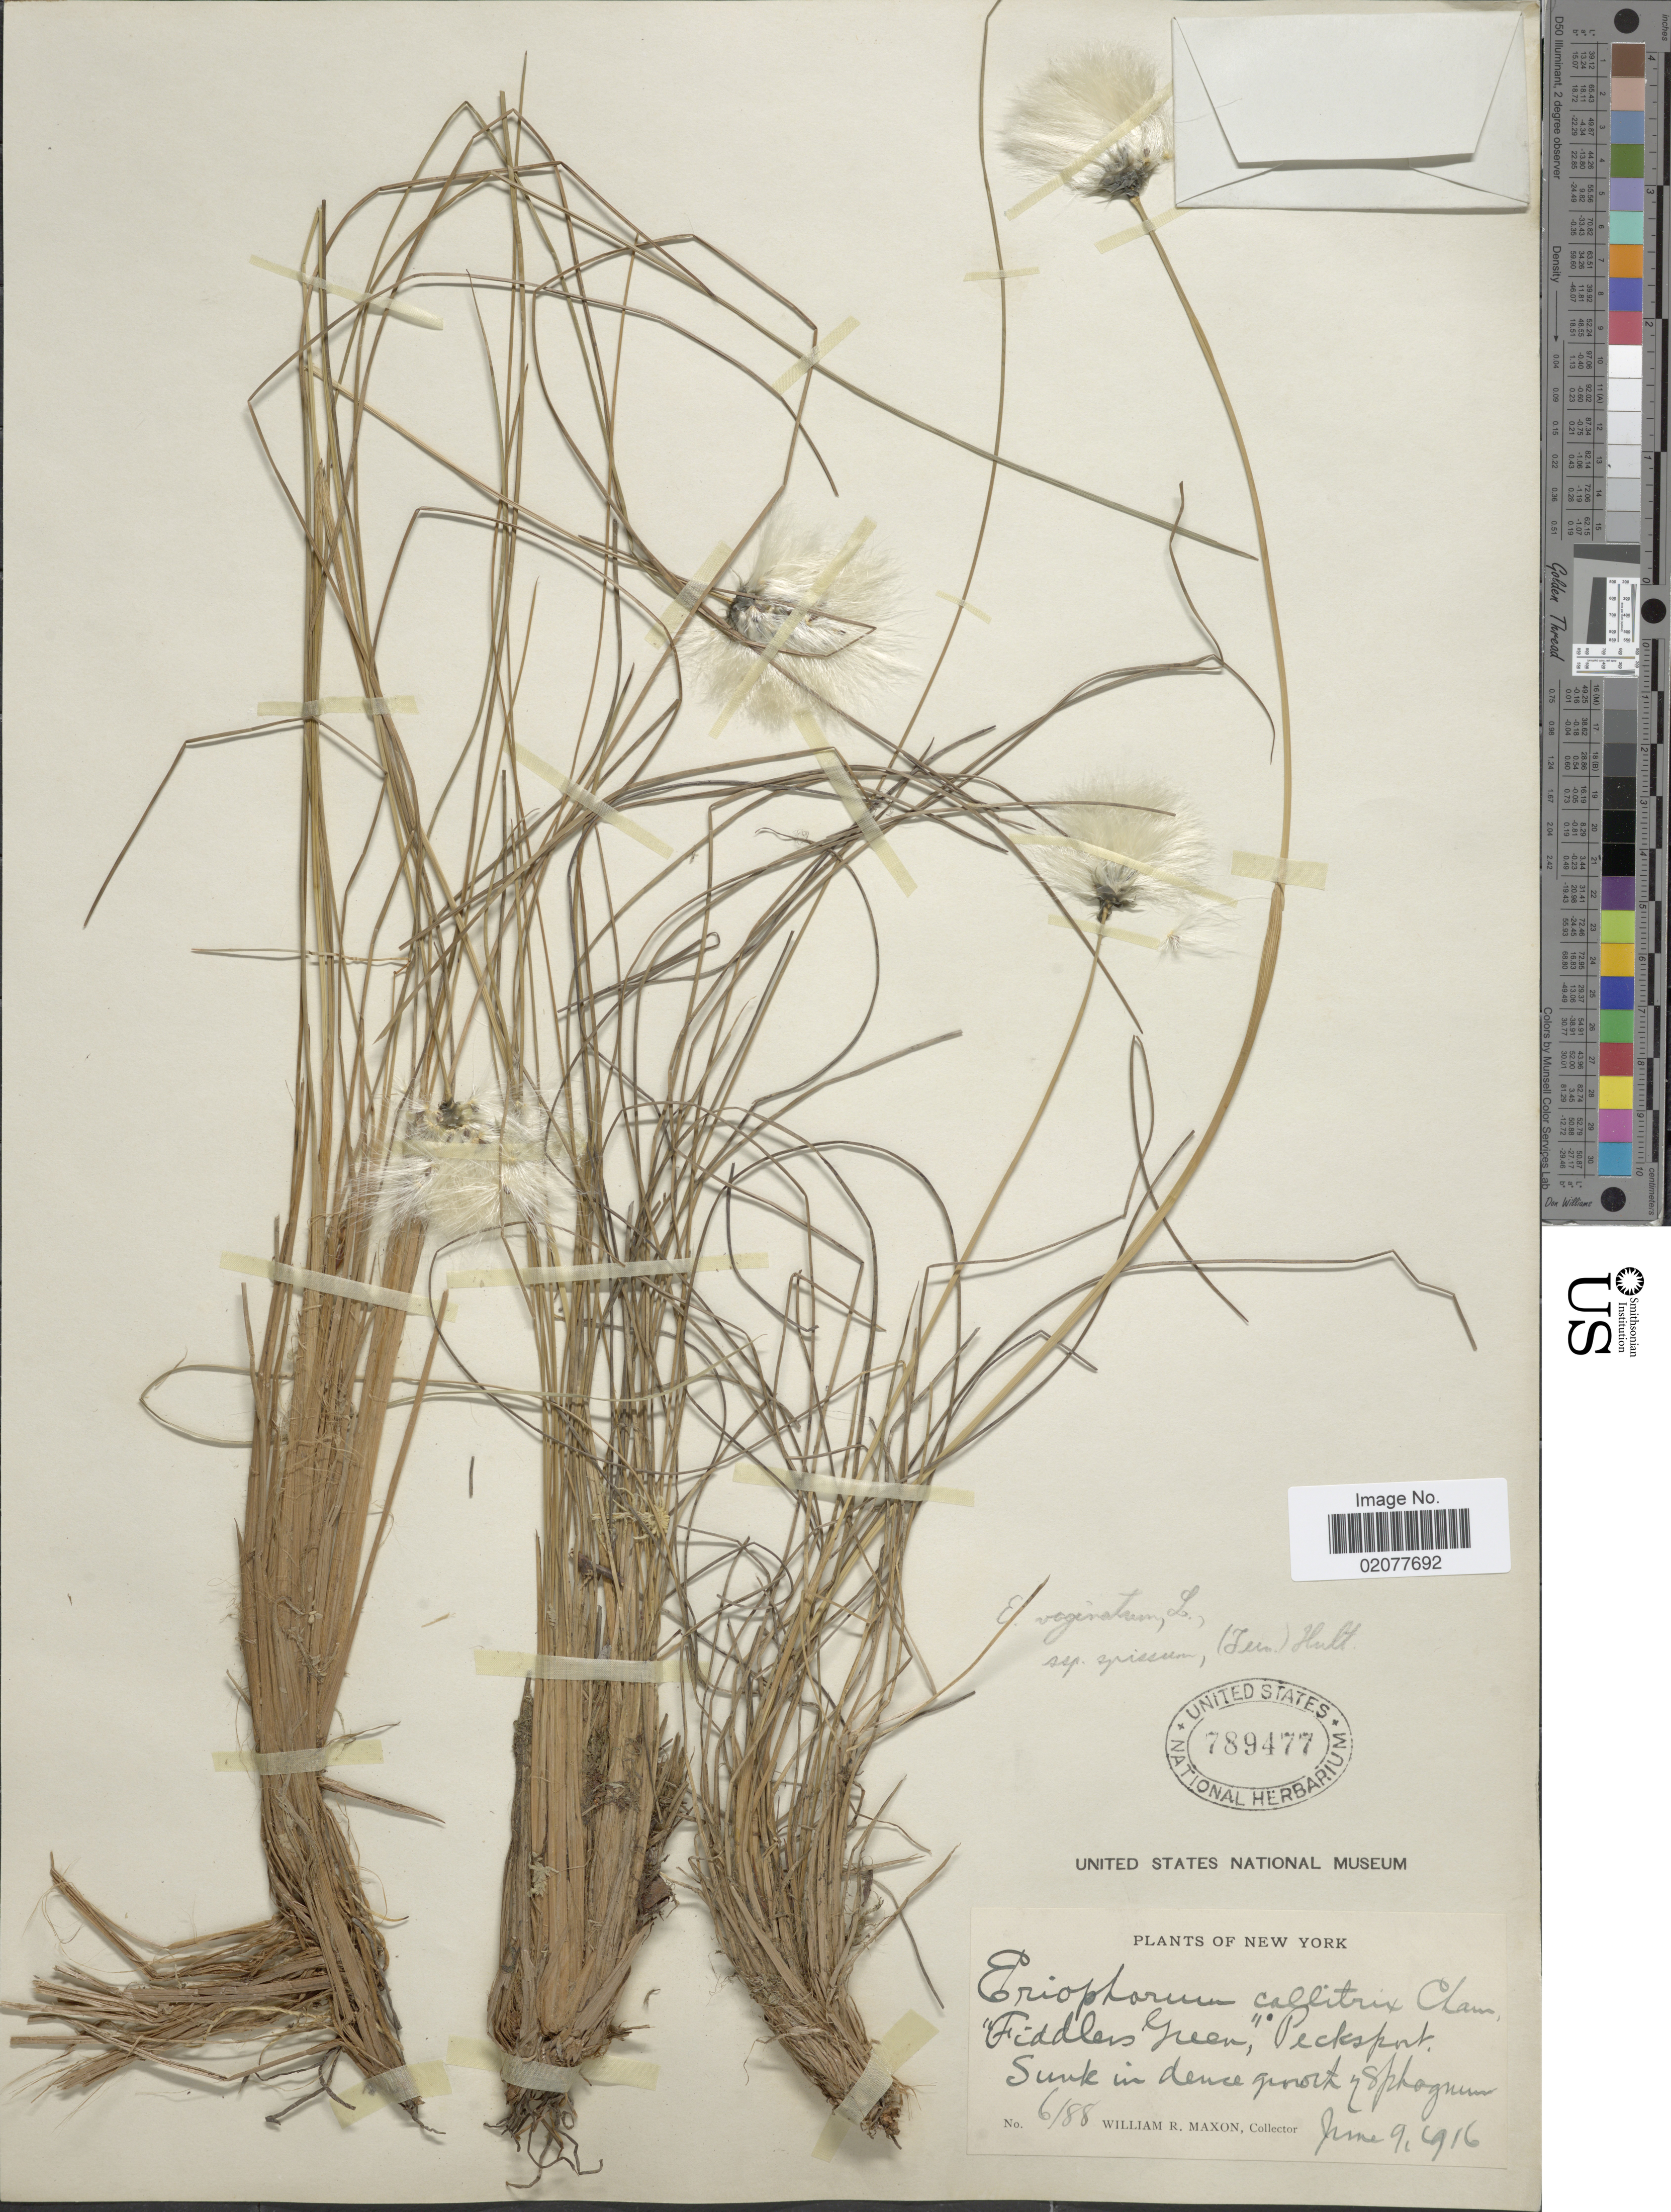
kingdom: Plantae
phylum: Tracheophyta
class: Liliopsida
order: Poales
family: Cyperaceae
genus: Eriophorum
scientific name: Eriophorum spissum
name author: Fernald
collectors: W. R. Maxon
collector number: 6/88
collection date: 1916-06-09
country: United States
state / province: New York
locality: New York. Fiddlers Green, Pecksport. Sunk in dense growth of Sphagnum.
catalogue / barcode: US 789477